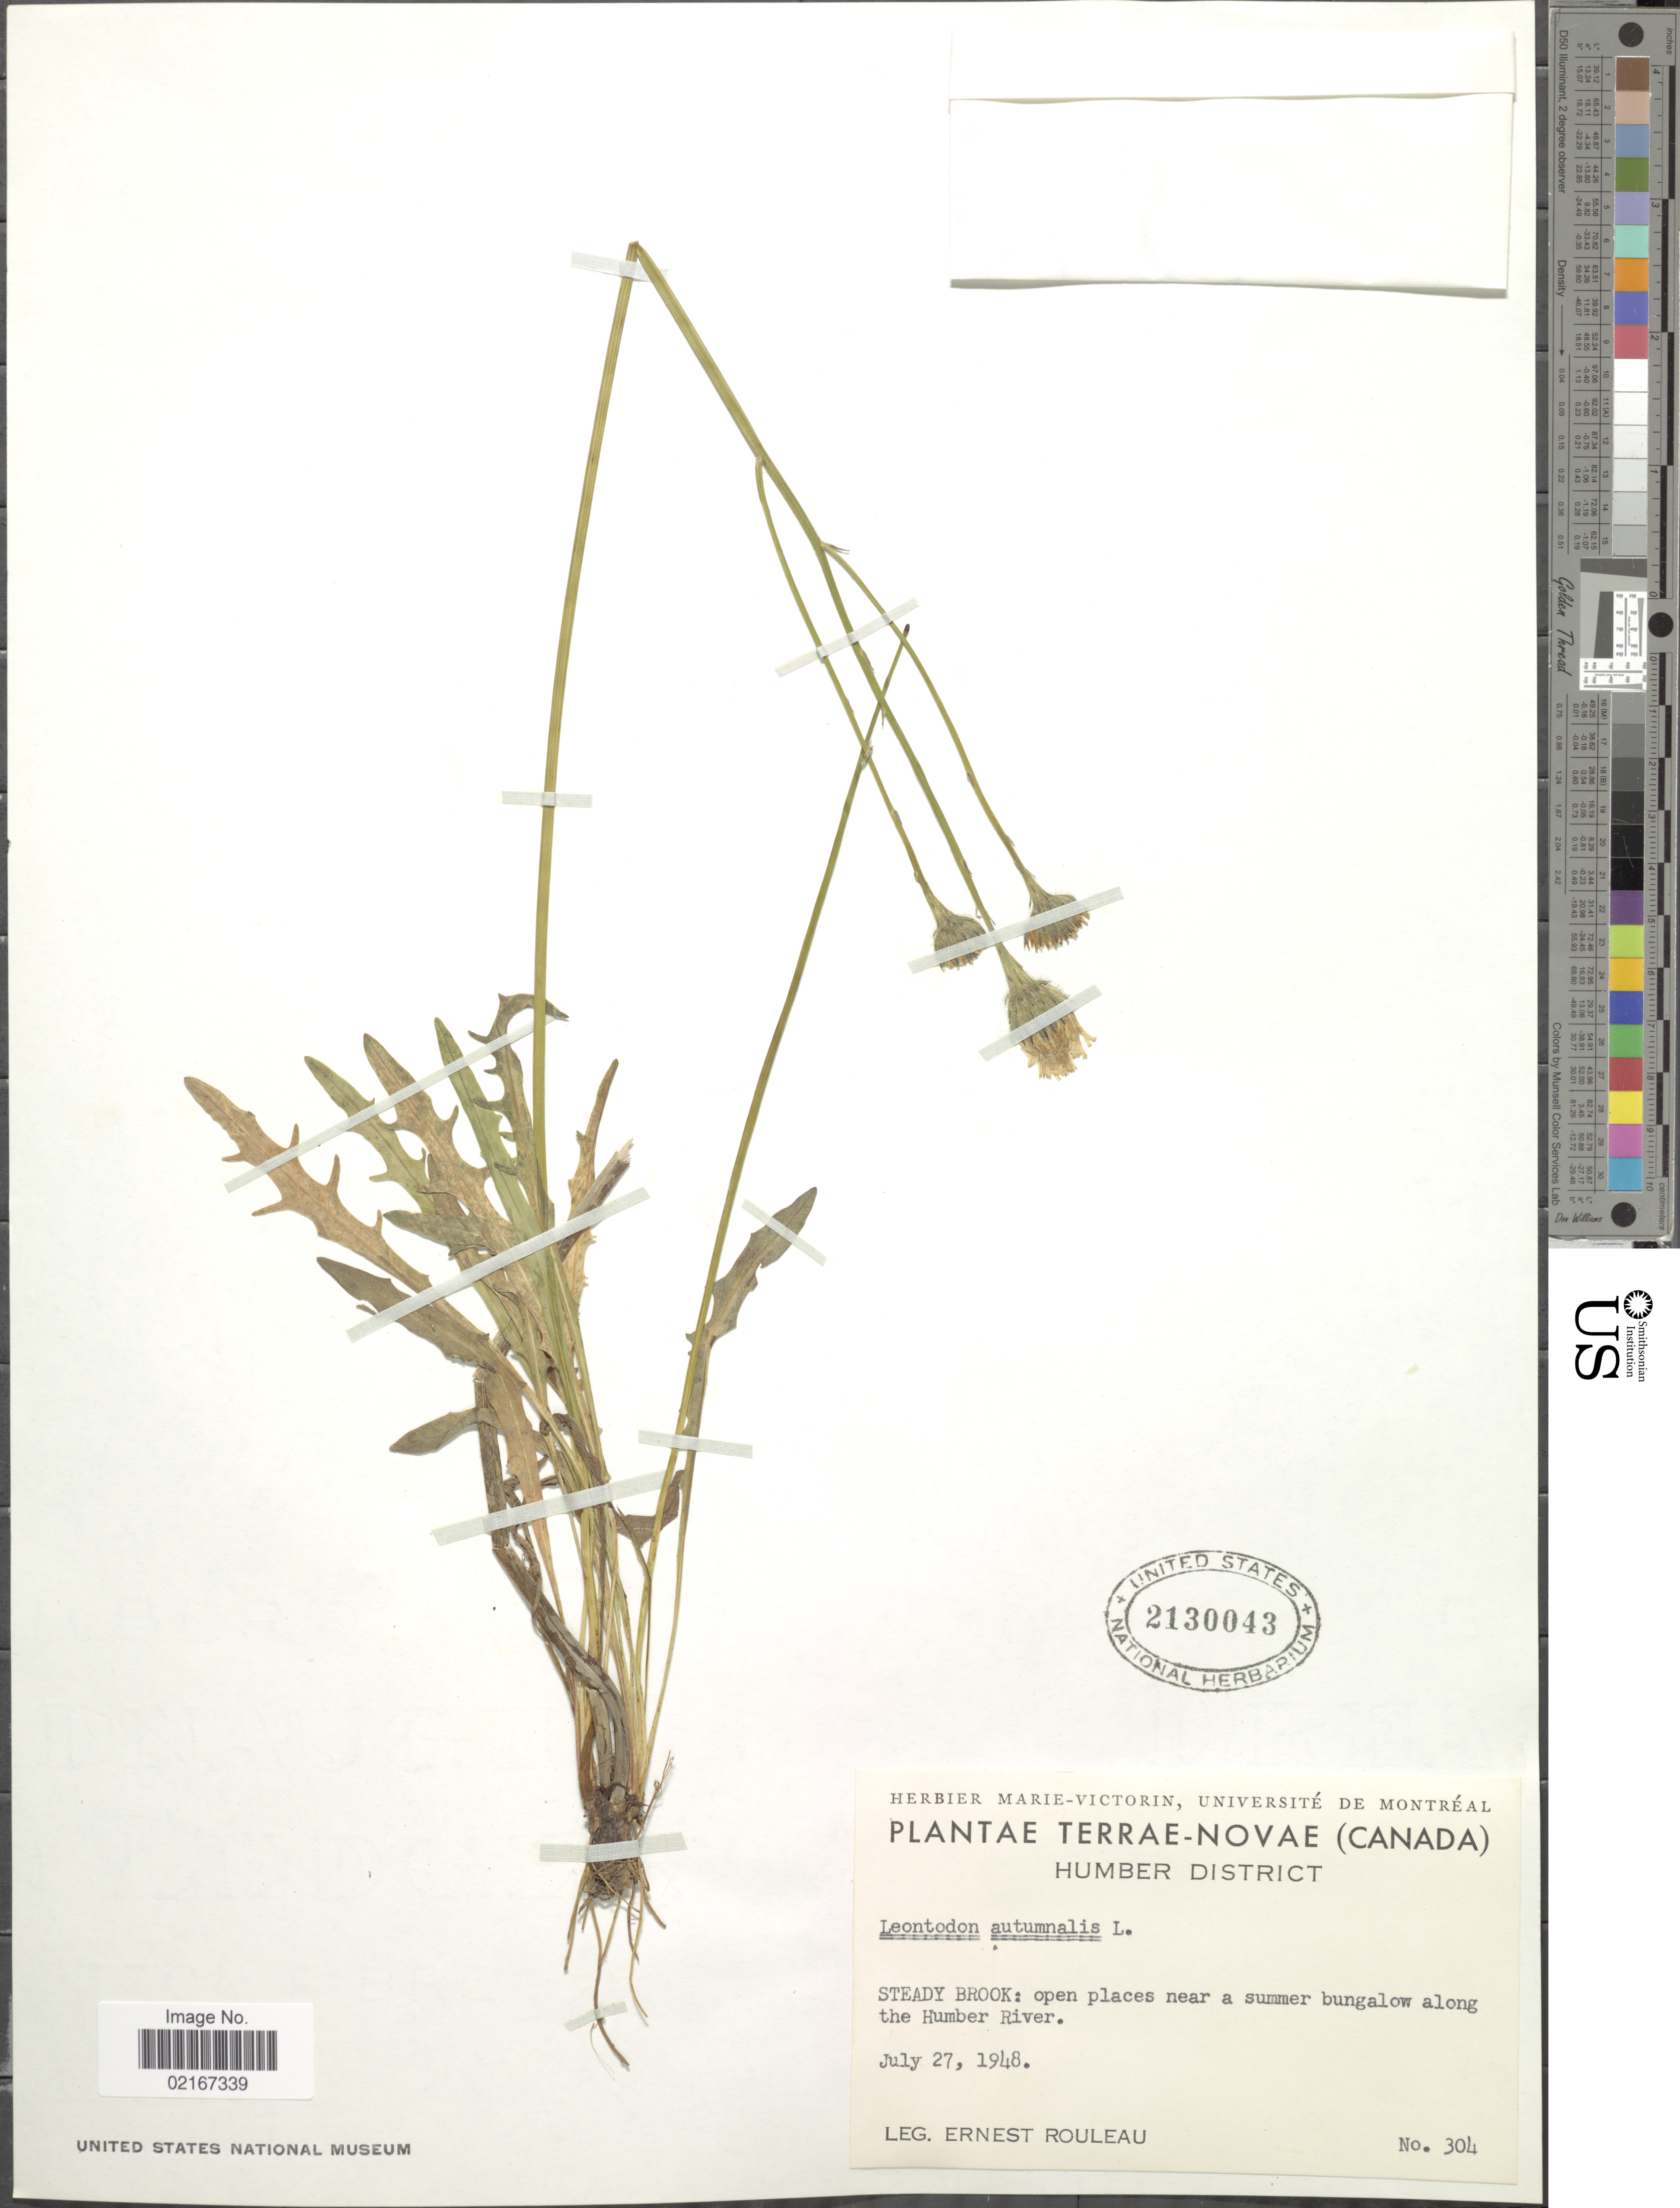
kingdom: Plantae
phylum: Tracheophyta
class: Magnoliopsida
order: Asterales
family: Asteraceae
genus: Scorzoneroides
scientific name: Scorzoneroides autumnalis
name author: (L.) Moench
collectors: E. Rouleau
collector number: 304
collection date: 1948-07-27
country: Canada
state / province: Newfoundland and Labrador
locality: Terrae-Novae, Humber District, Steady Brook, near a summer bungalow along the Humber River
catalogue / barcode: US 2130043